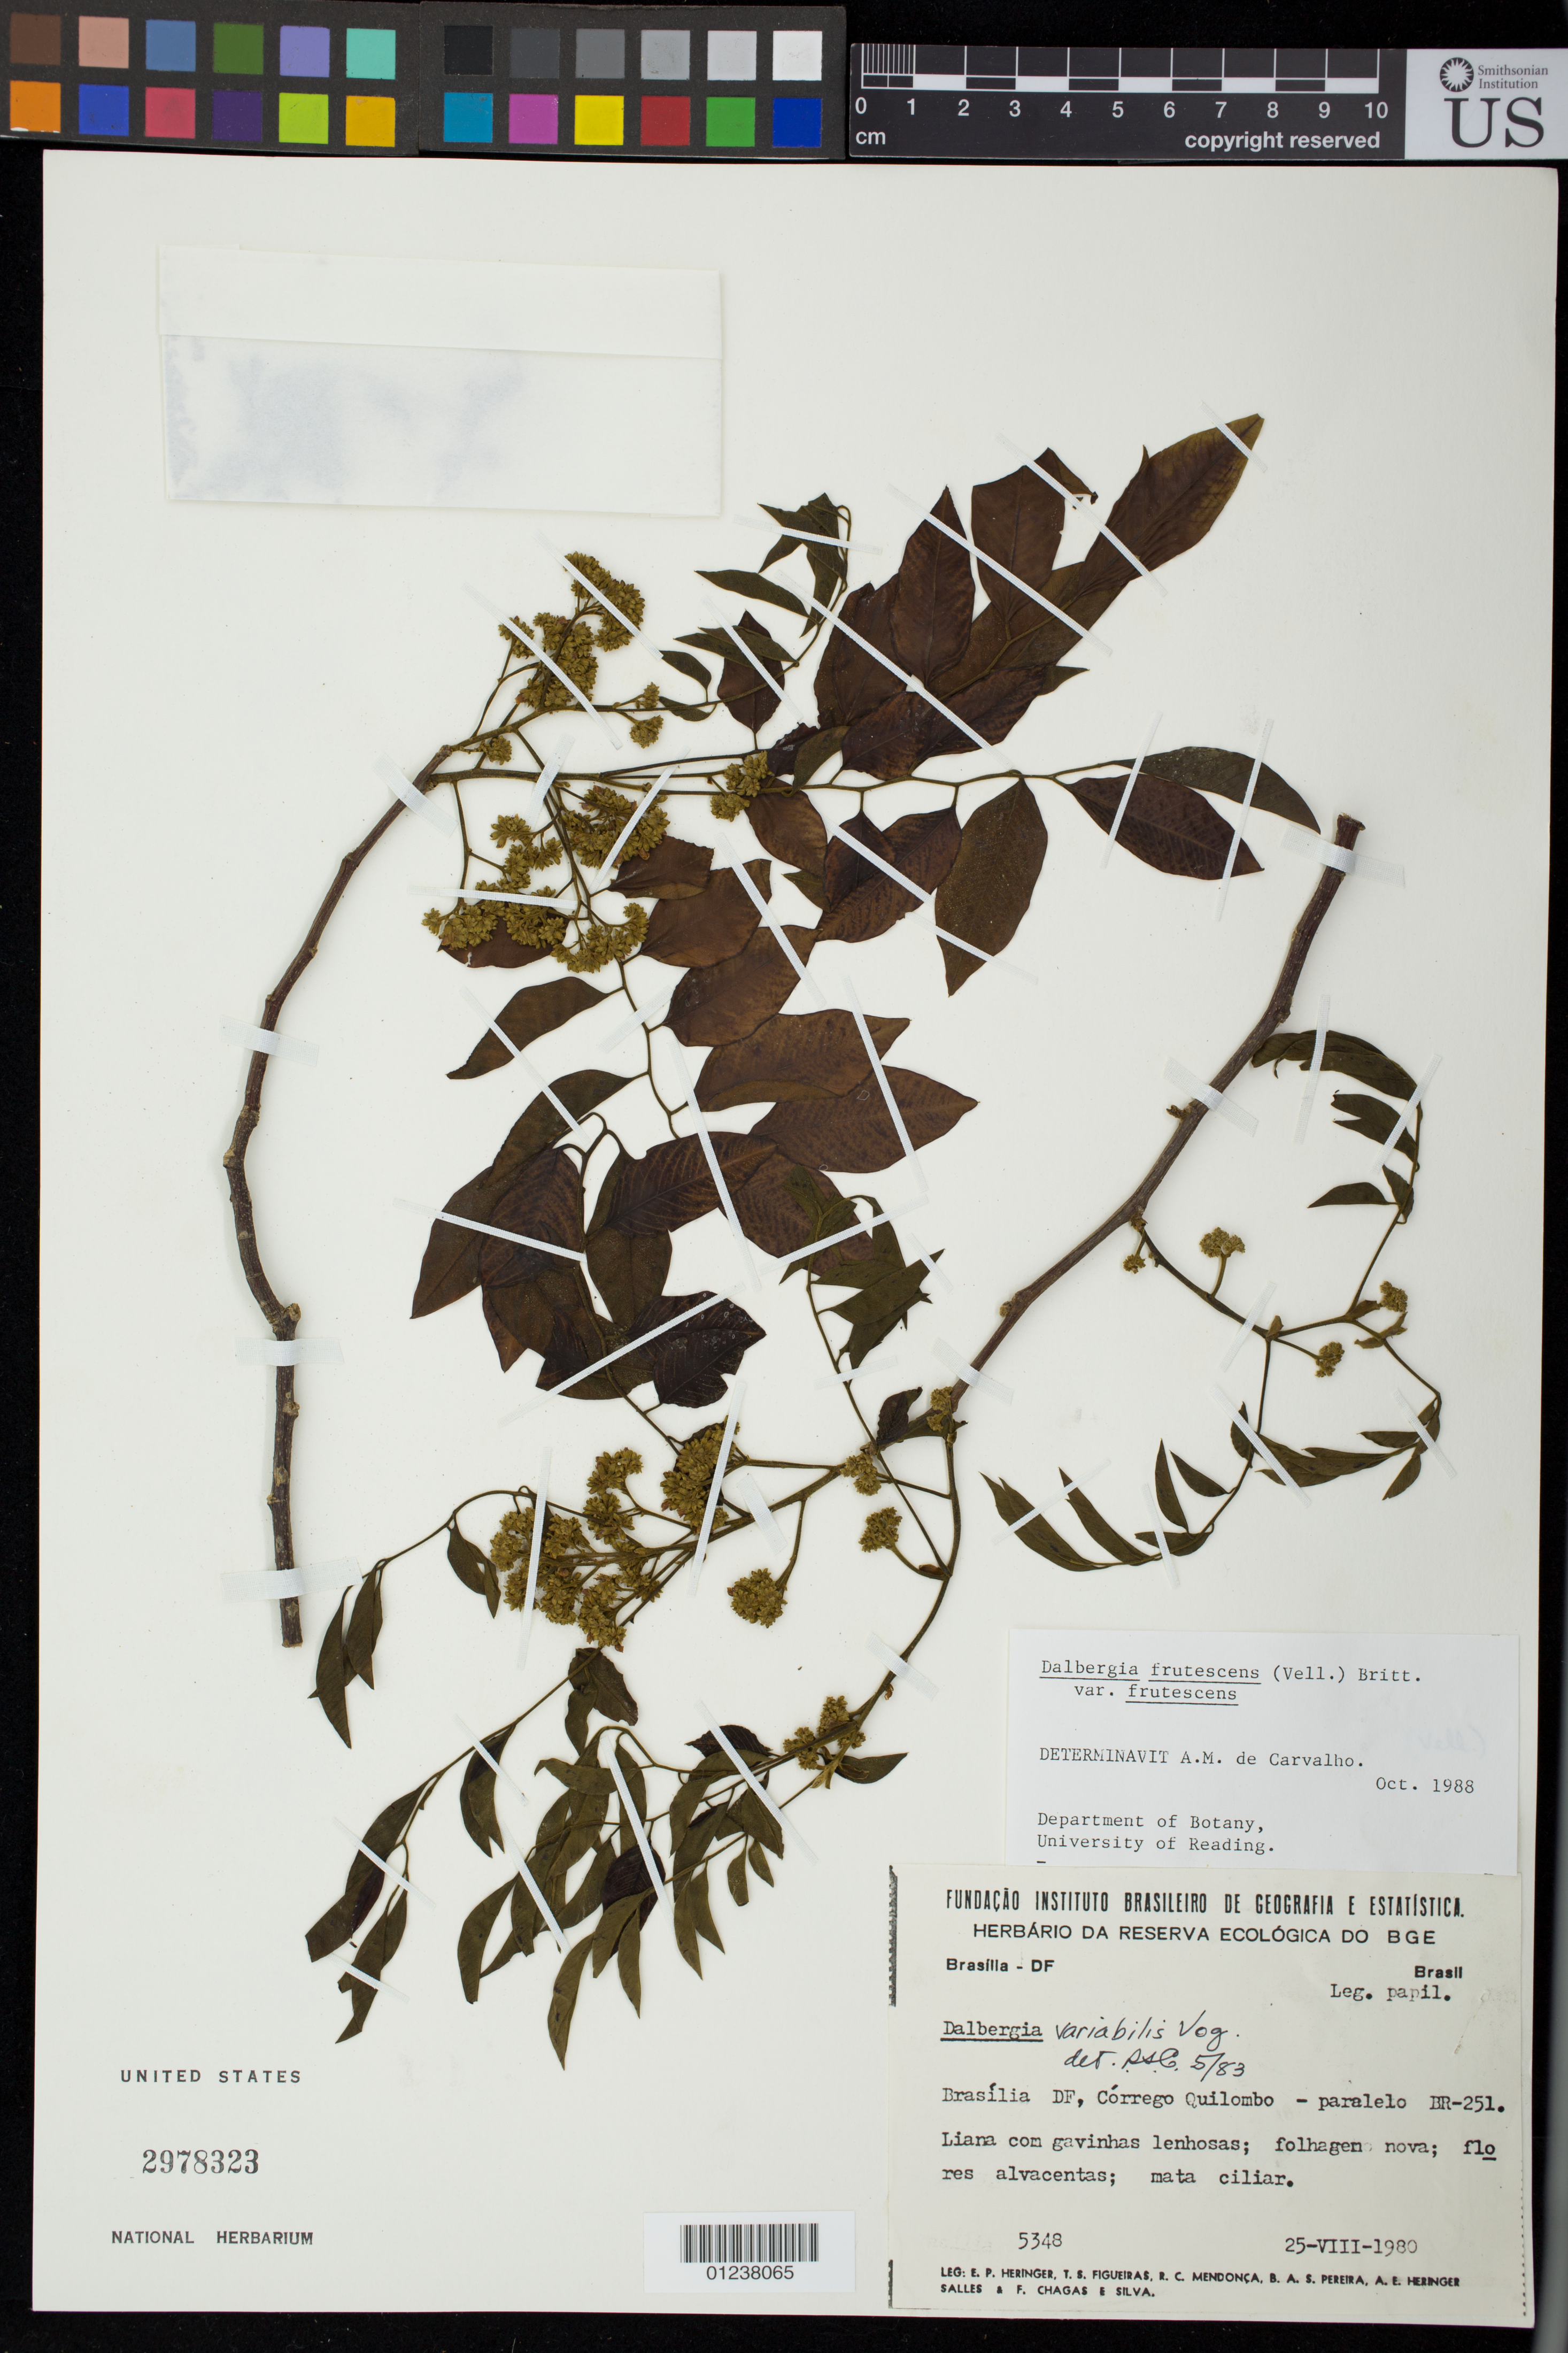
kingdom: Plantae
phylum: Tracheophyta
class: Magnoliopsida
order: Fabales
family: Fabaceae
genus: Dalbergia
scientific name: Dalbergia frutescens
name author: (Vell.) Britton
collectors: E. P. Heringer, T. S. Figueiras, R. C. Mendonça & B. A. S. Pereira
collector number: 5348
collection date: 1980-08-25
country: Brazil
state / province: Distrito Federal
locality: Brasilia, Corrego Quilombo - paralelo BR-251.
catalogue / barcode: US 2978323